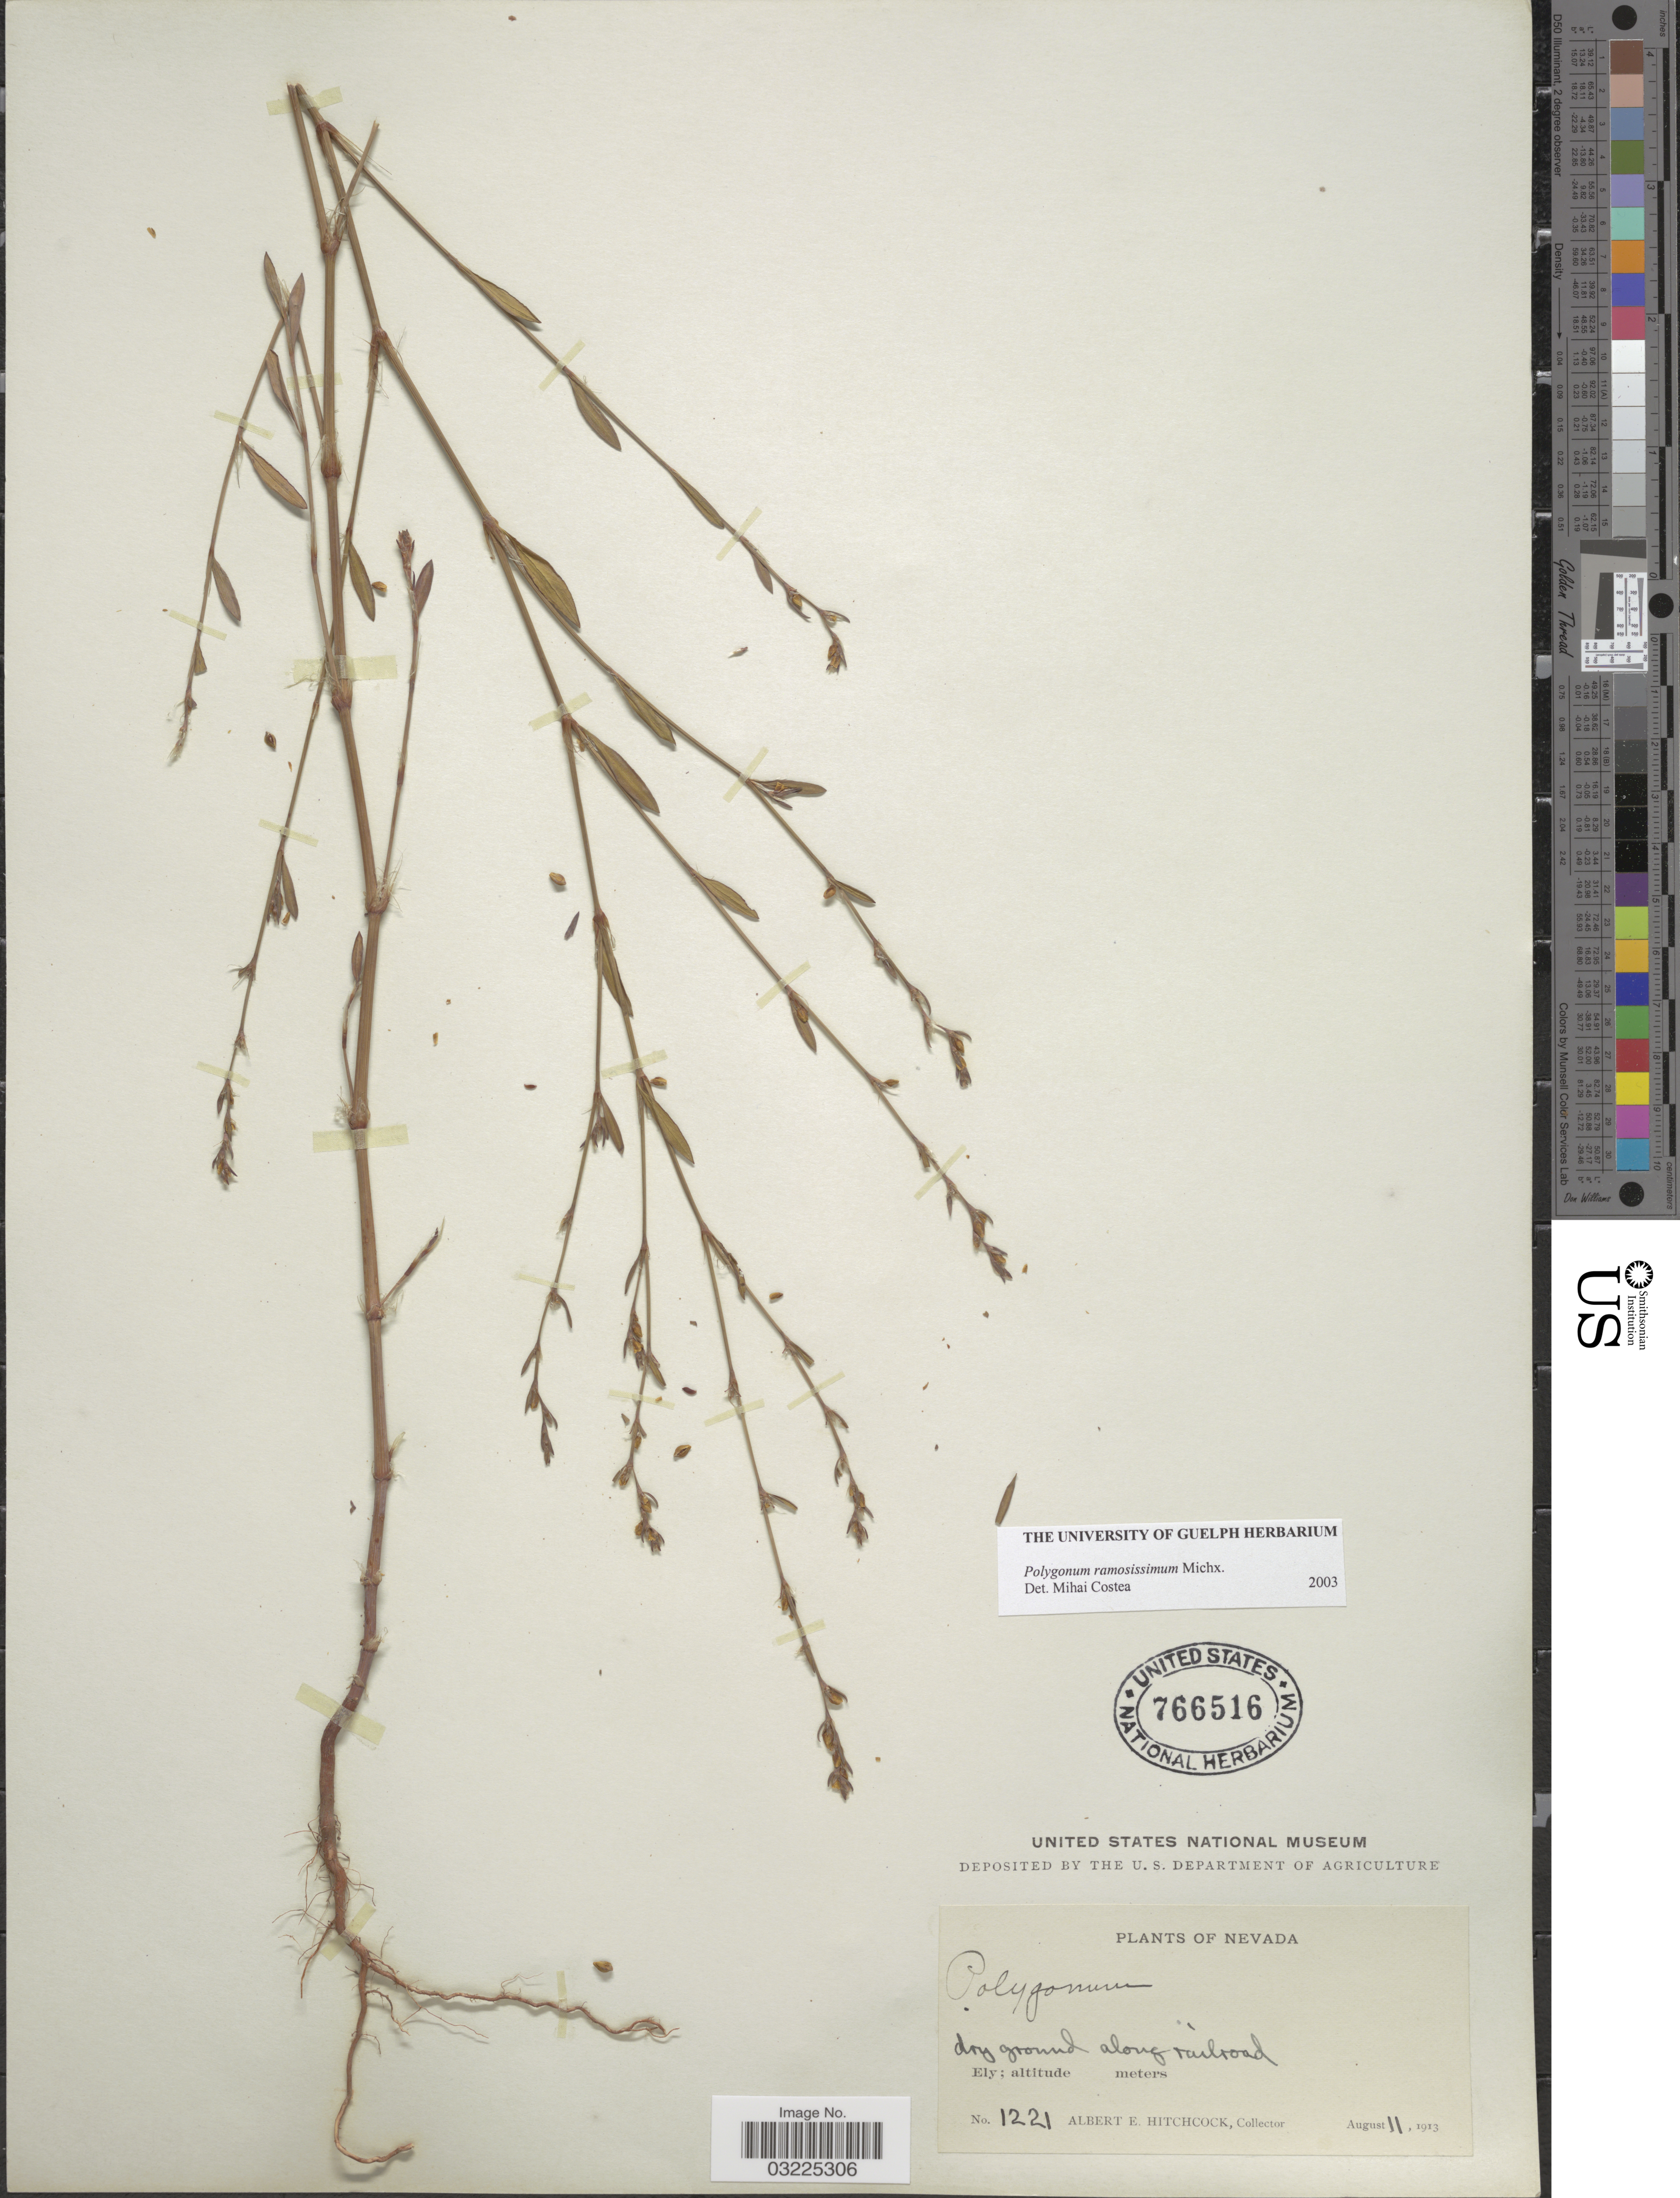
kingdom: Plantae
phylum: Tracheophyta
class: Magnoliopsida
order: Caryophyllales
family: Polygonaceae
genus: Polygonum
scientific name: Polygonum ramosissimum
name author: Michx.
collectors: A. Hitchcock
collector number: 1221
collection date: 1913-08-11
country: United States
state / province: Nevada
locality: Along railroad. Ely.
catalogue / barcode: US 766516